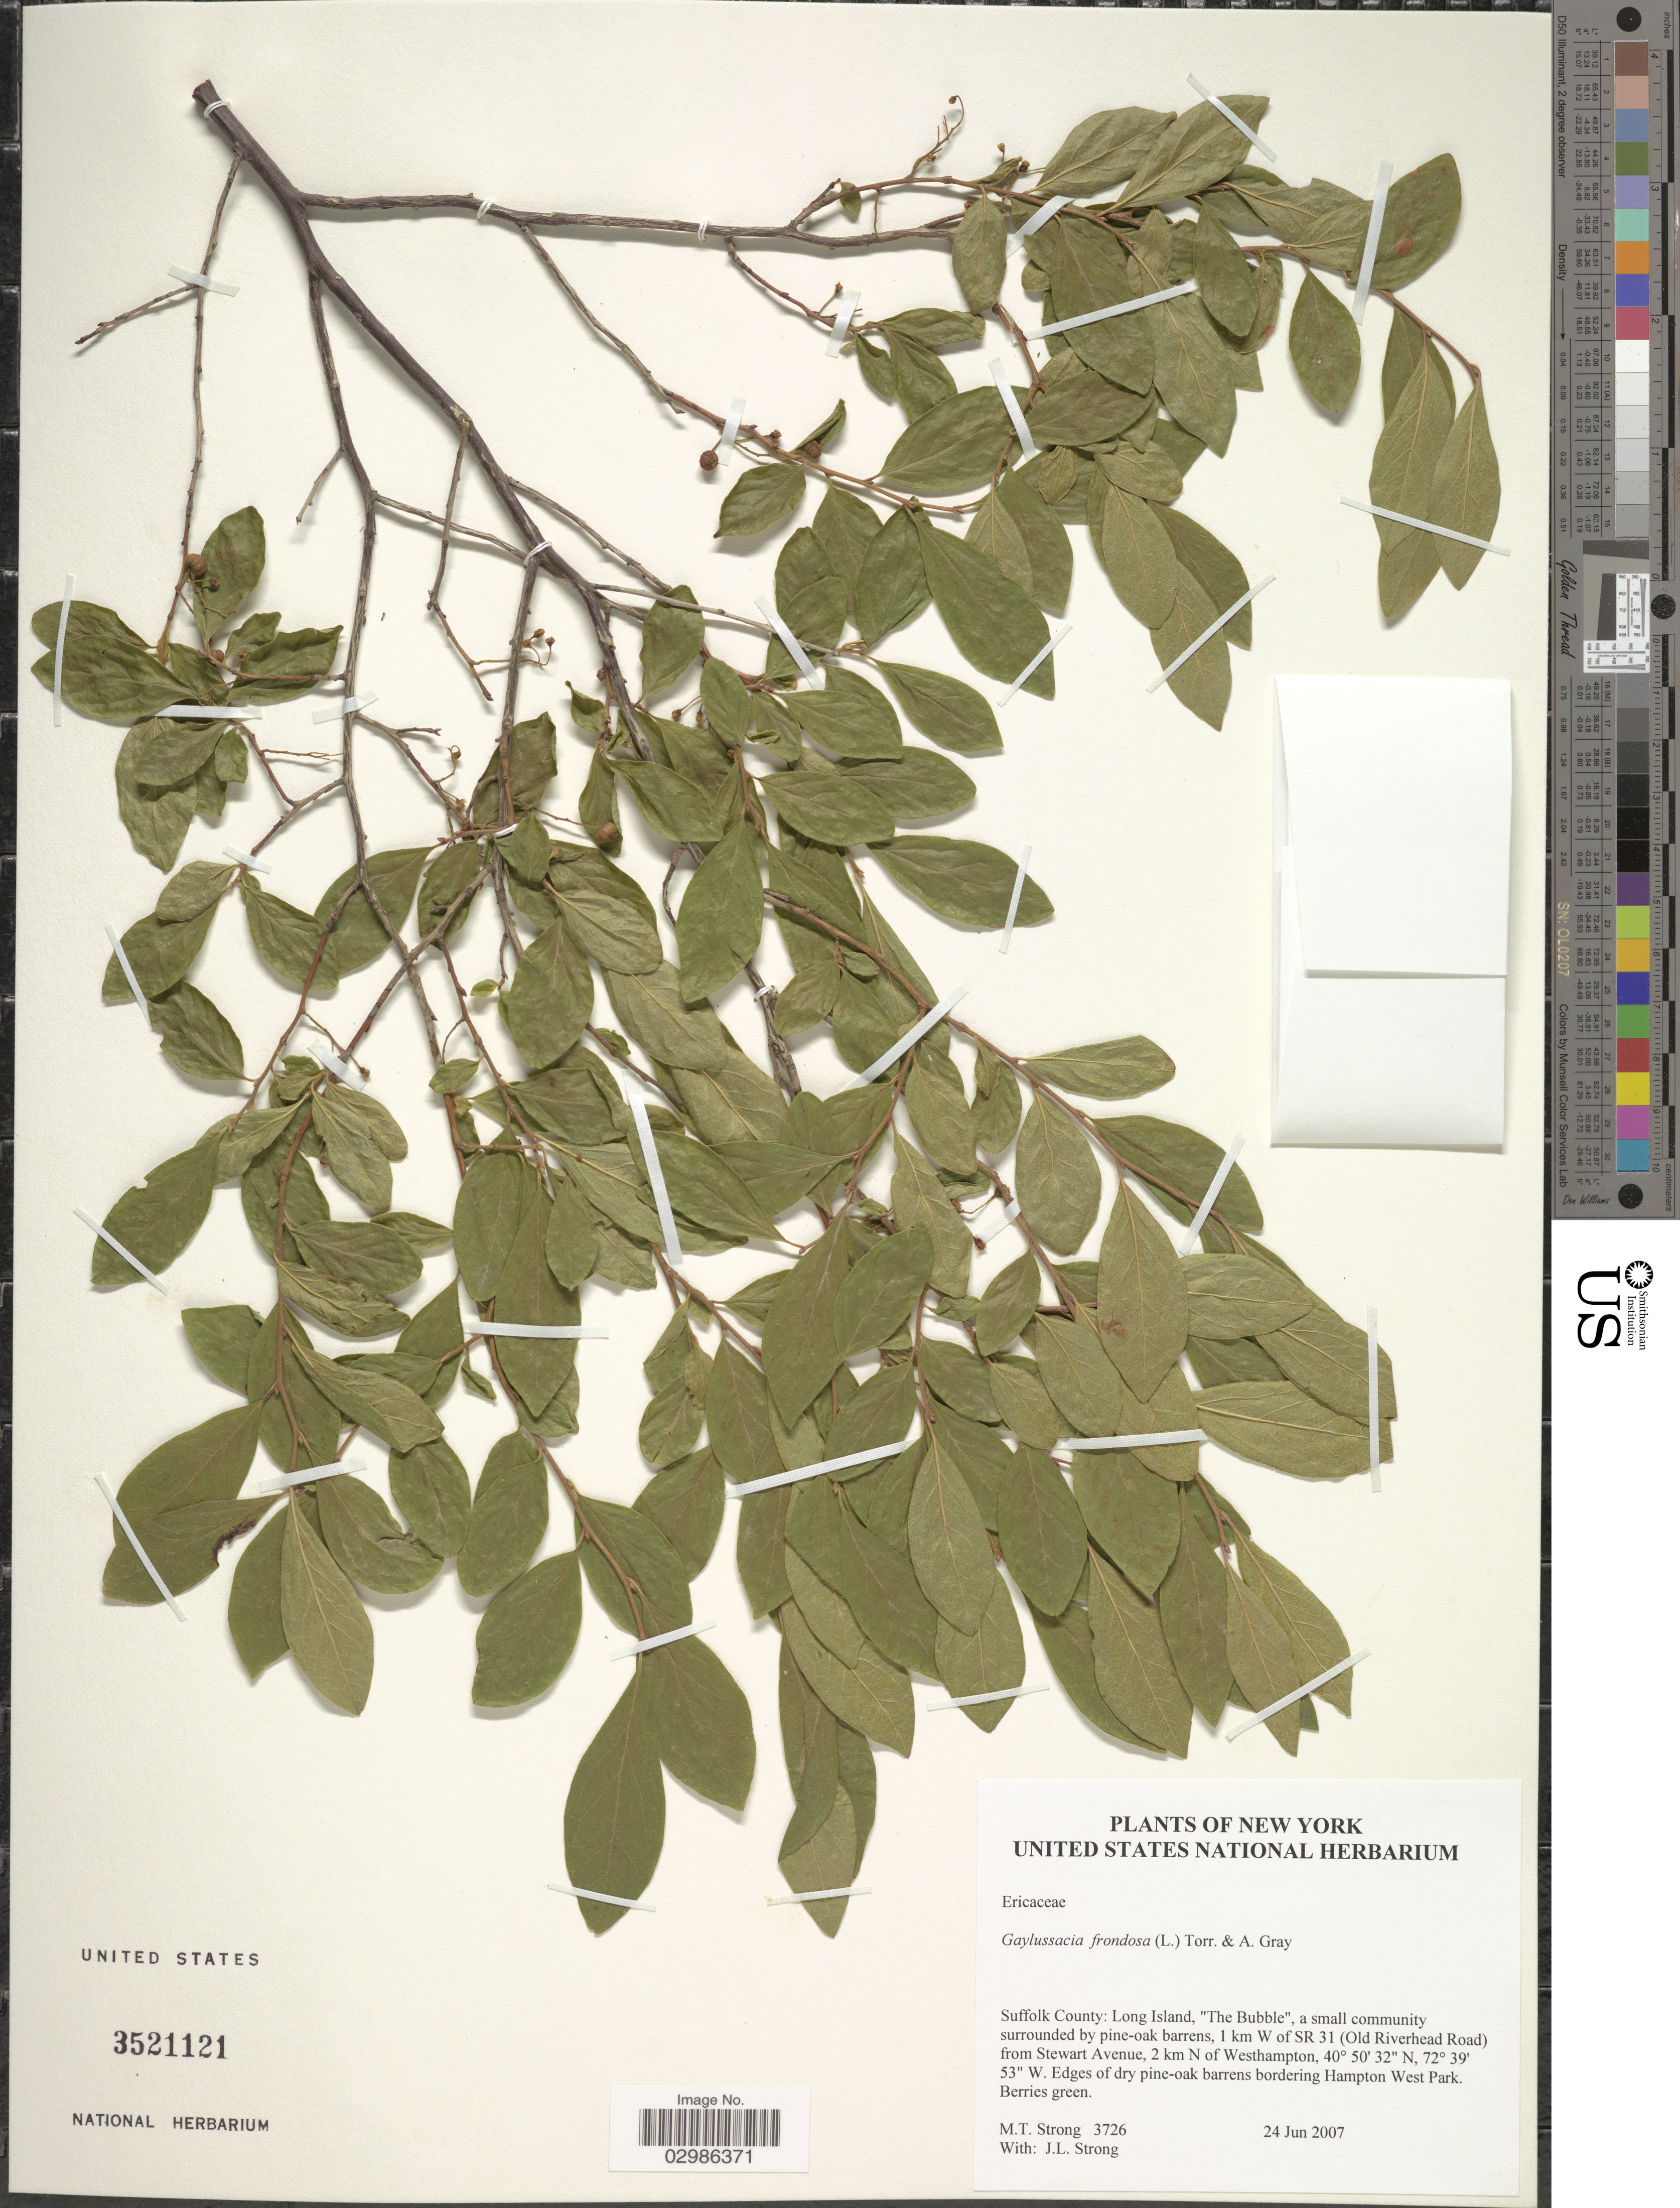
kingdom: Plantae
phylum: Tracheophyta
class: Magnoliopsida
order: Ericales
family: Ericaceae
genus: Gaylussacia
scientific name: Gaylussacia frondosa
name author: (L.) Torr. & A. Gray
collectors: M. T. Strong & J. L. Strong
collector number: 3726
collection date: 2007-06-24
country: United States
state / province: New York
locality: Suffolk County: Long Island, "The Bubble", a small community surrounded by pine-oak barrens, 1 km W of SR31 (Old Riverhead Road) from Stewart Avenue, 2 km N of Westhampton. Edges of dry pine-oak barrens bordering Hampton West Park.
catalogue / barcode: US 3521121